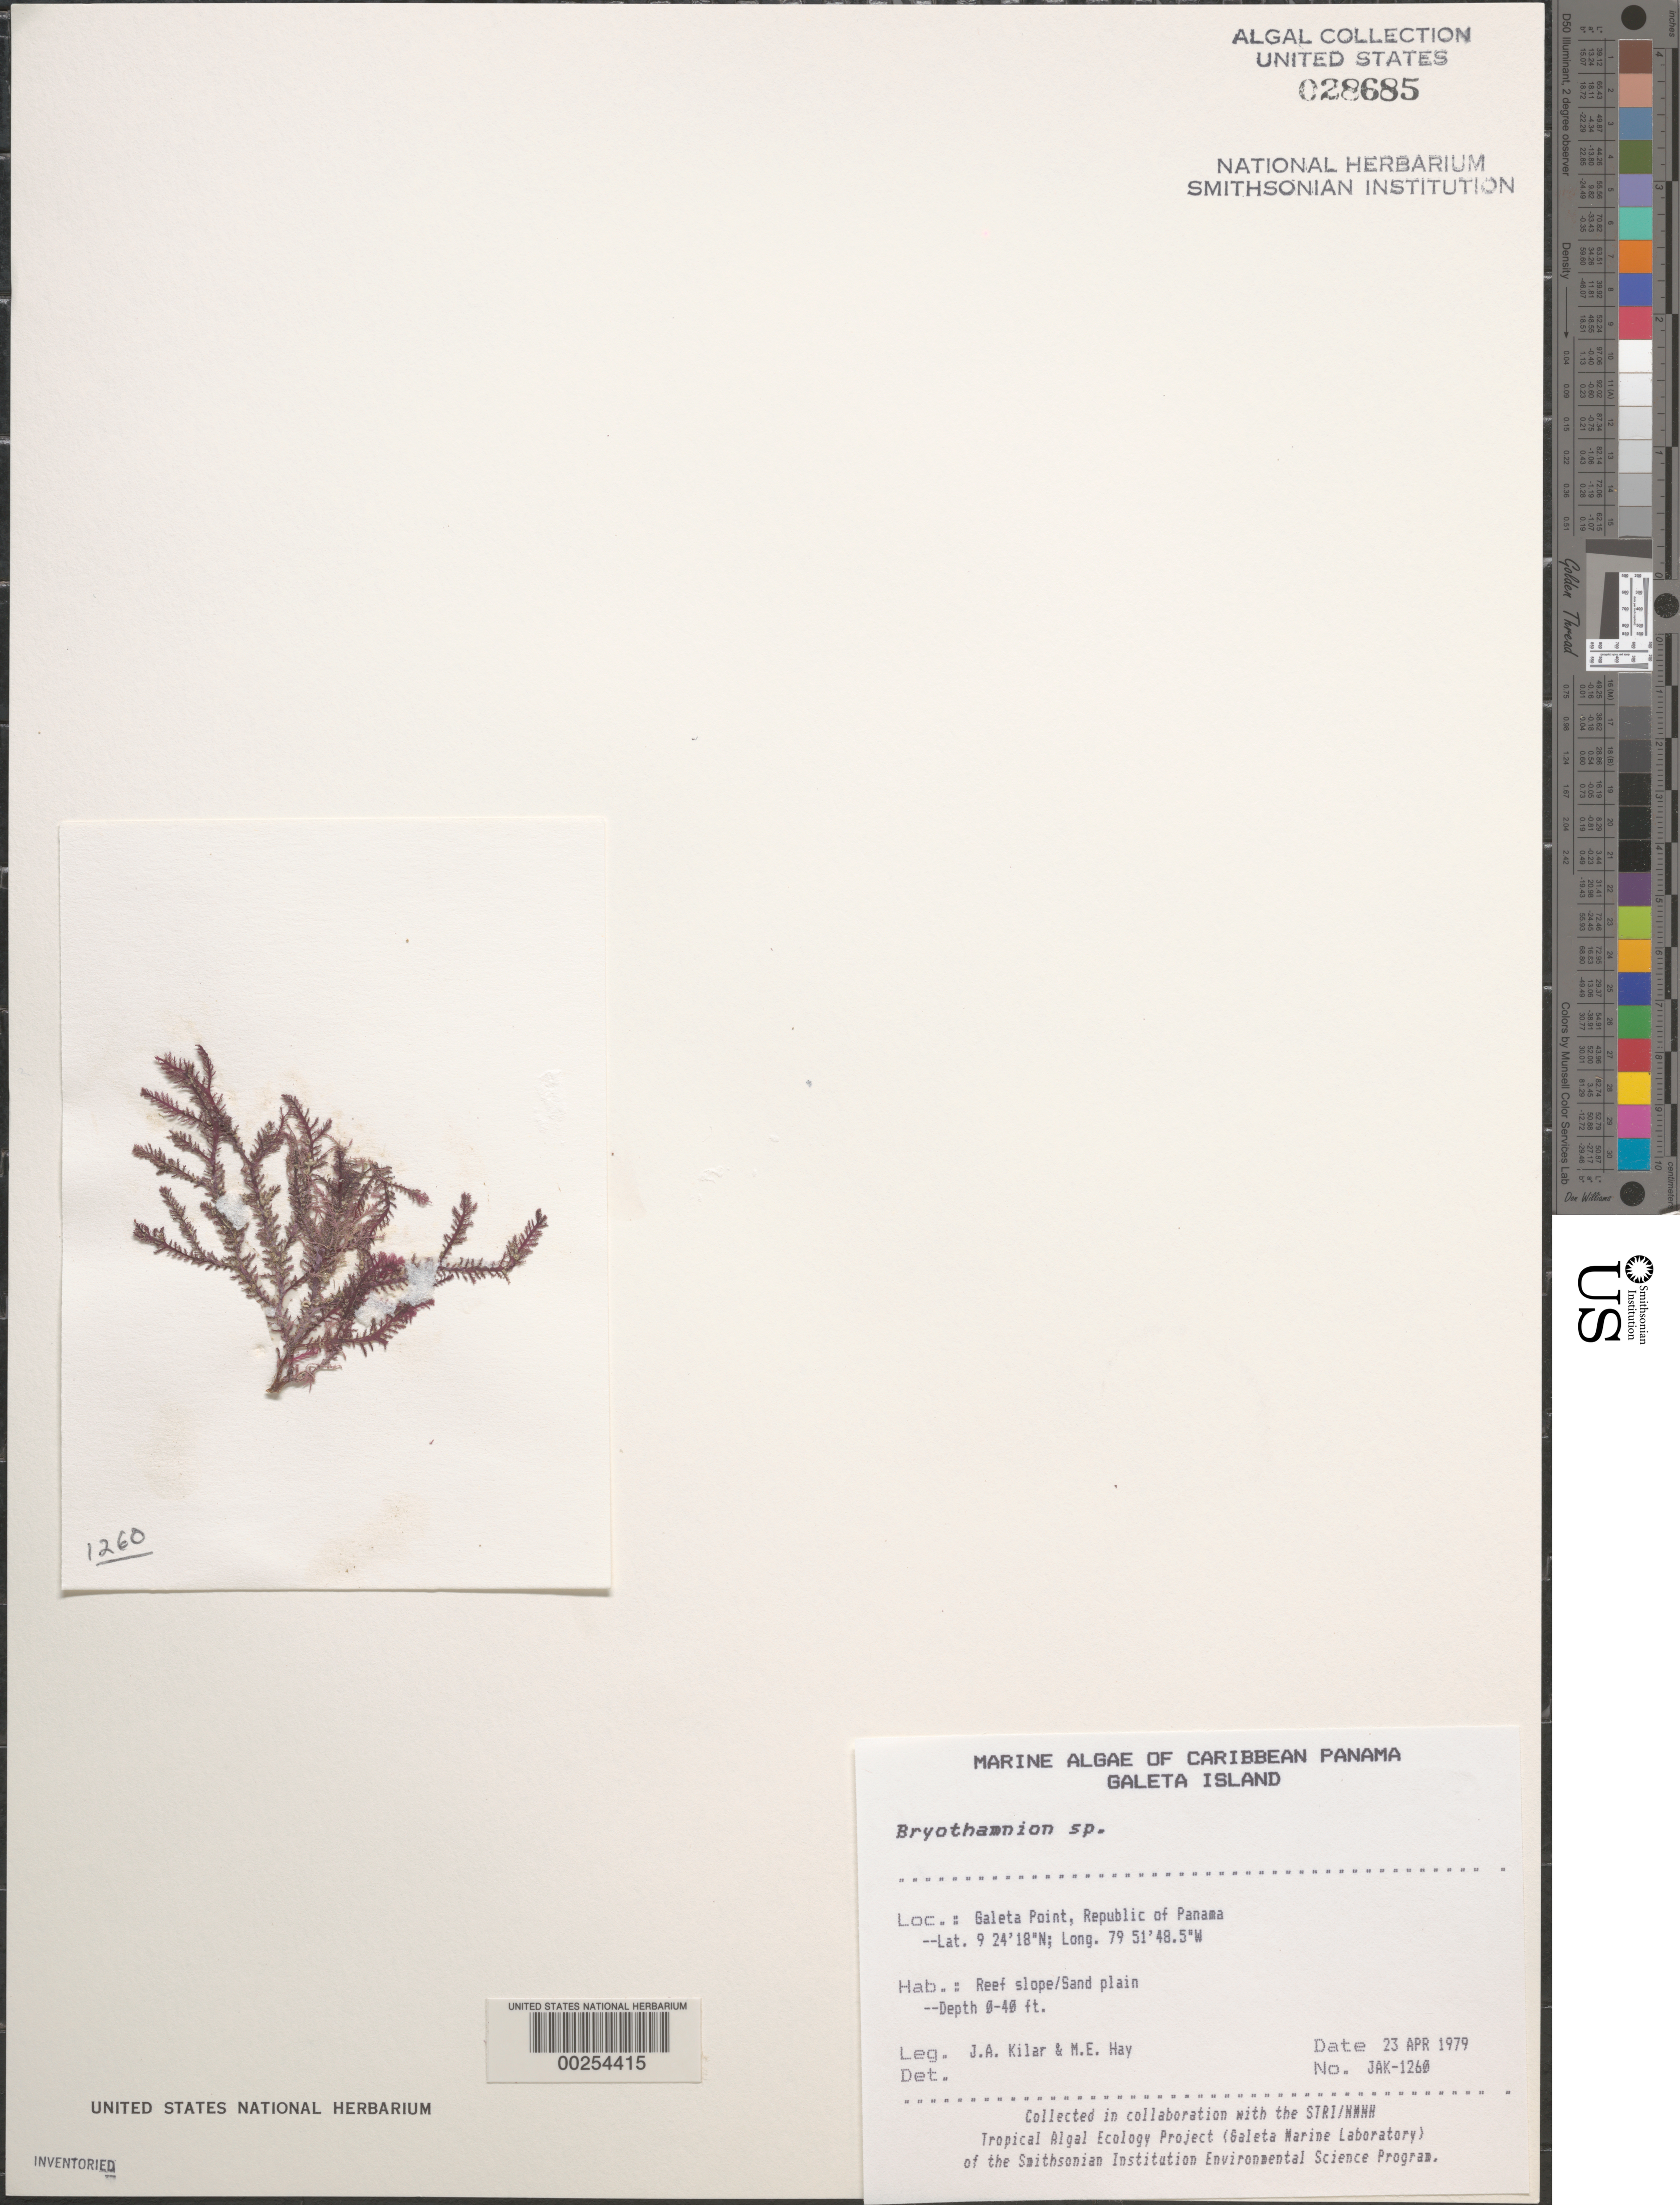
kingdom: Plantae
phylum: Rhodophyta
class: Florideophyceae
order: Ceramiales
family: Rhodomelaceae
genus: Bryothamnion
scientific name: Bryothamnion sp.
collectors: J. A. Kilar & M. E. Hay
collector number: JAK-1260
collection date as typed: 23 Apr 1979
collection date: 1979-04-23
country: Panama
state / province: Colón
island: Galeta Island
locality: Galeta Point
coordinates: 9 24' 18" N, 79 51' 48.5" W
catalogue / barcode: US 28685